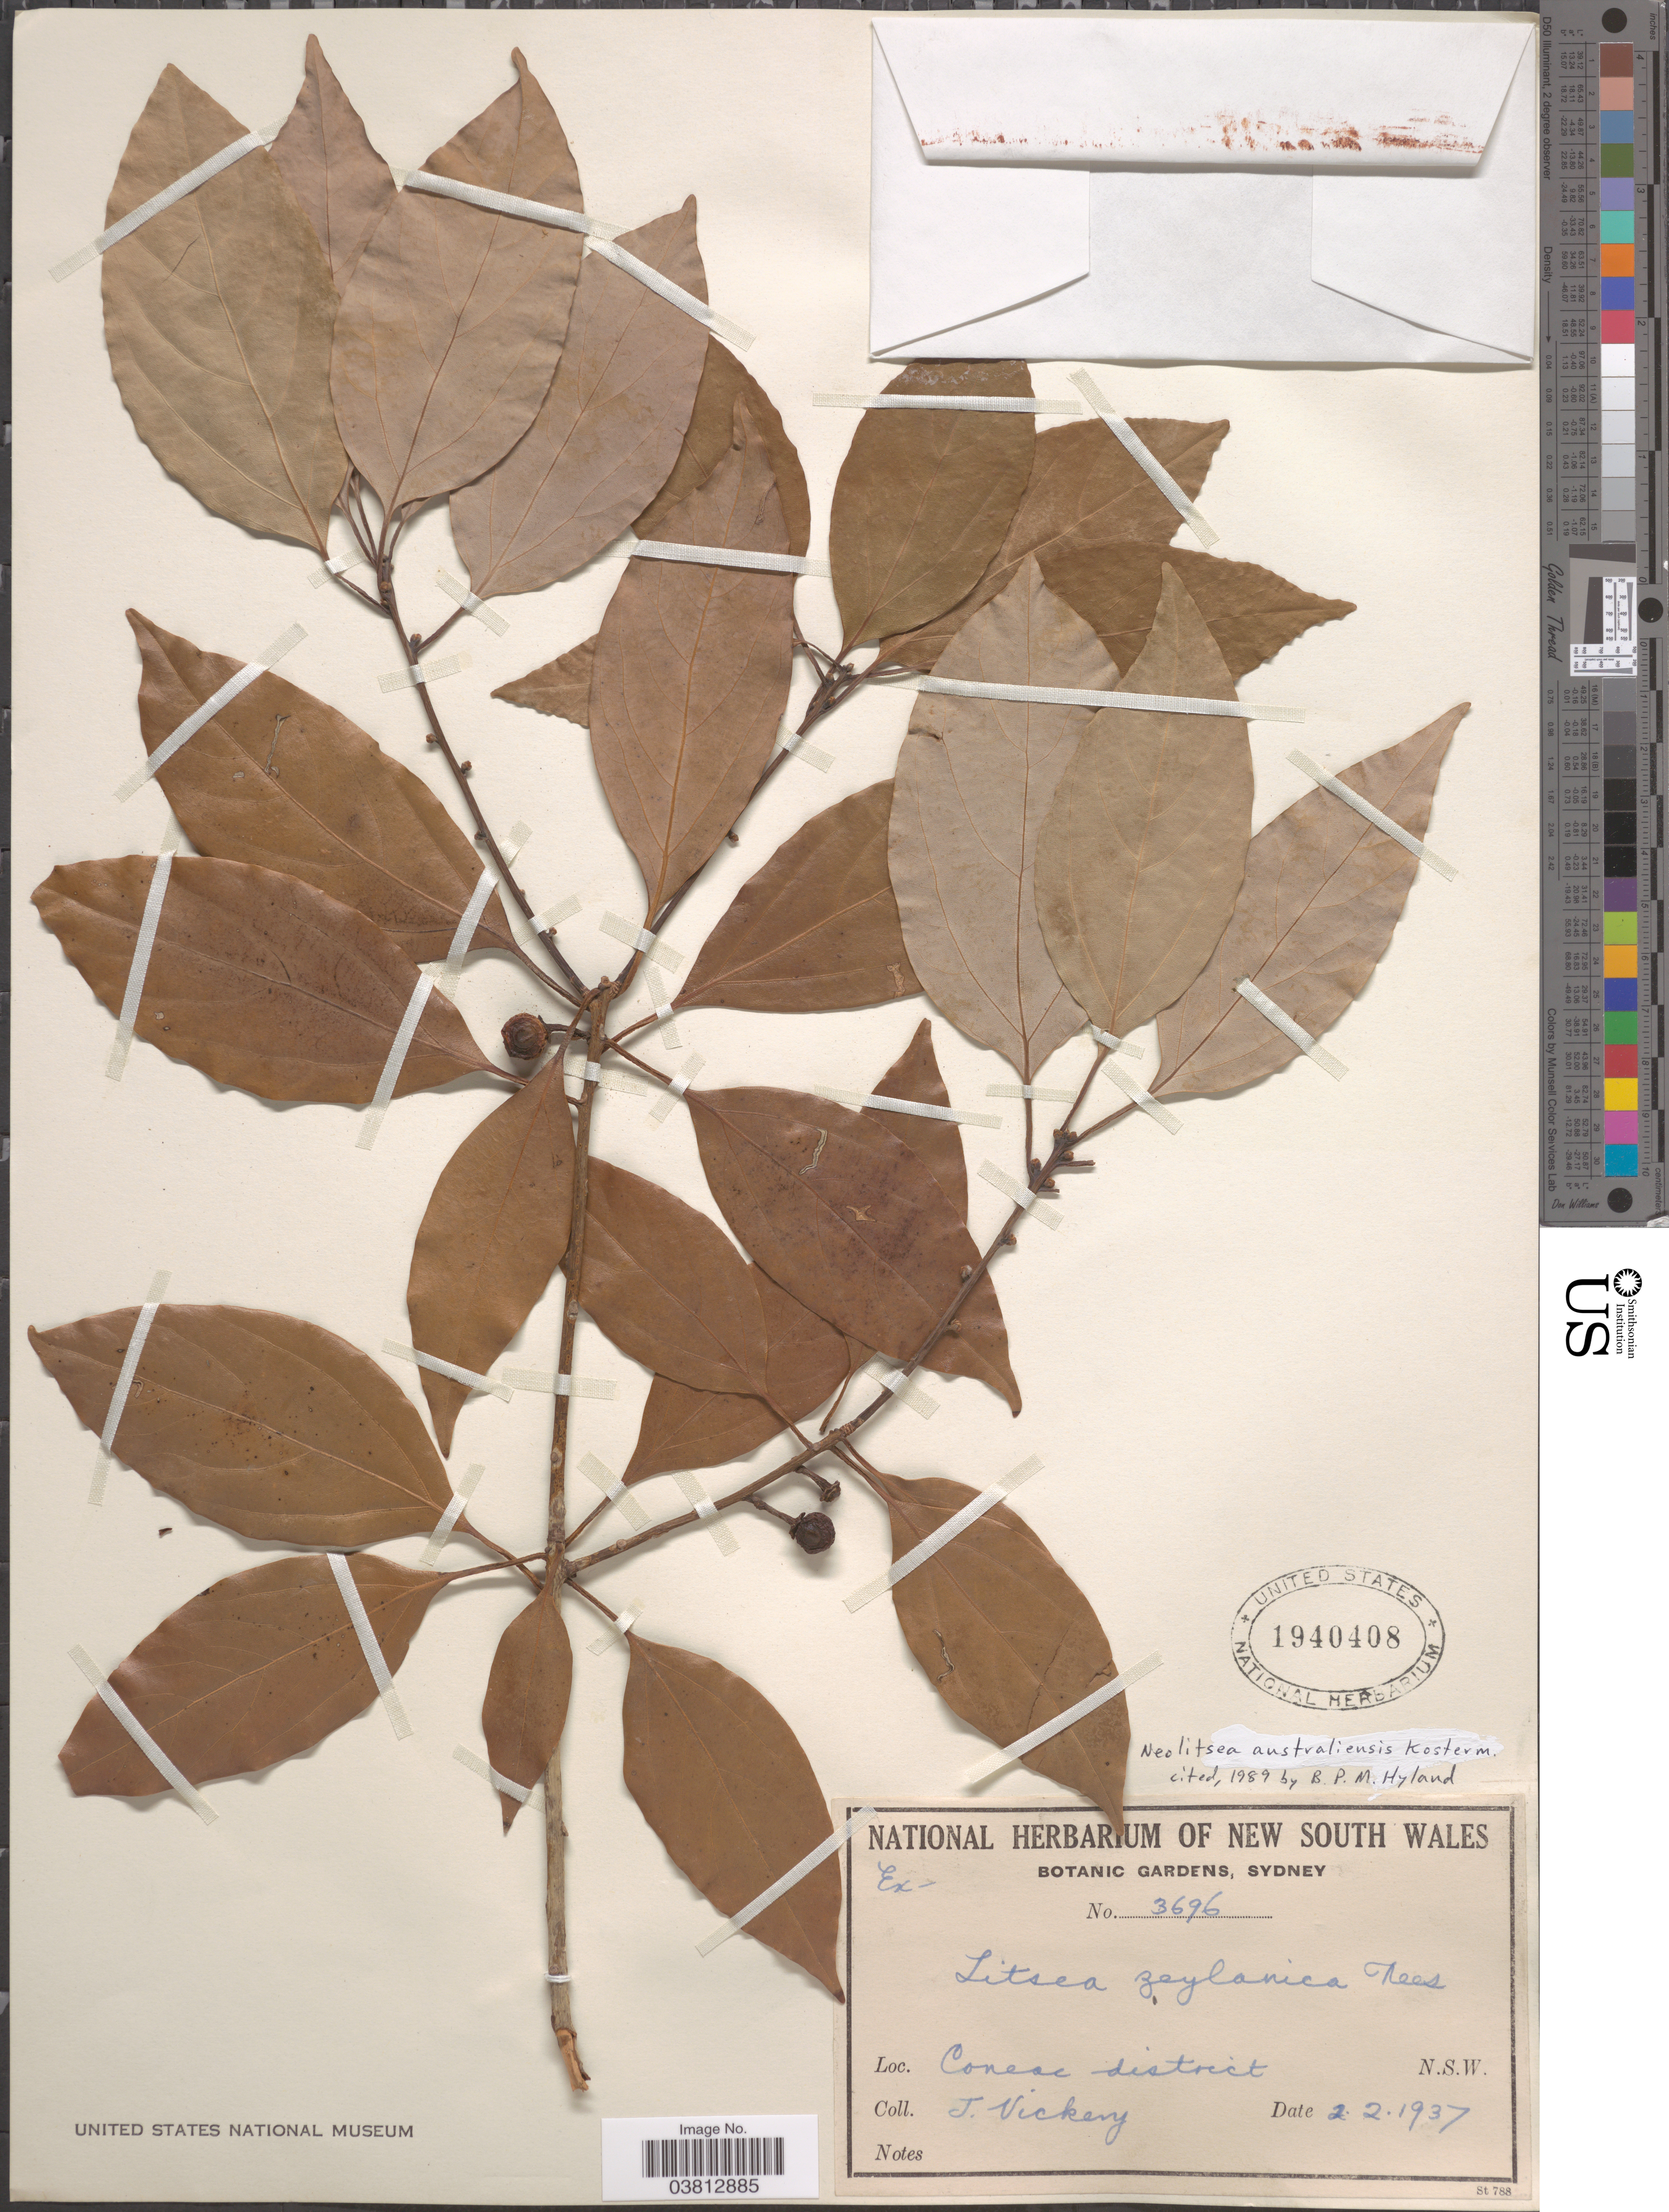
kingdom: Plantae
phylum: Tracheophyta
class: Magnoliopsida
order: Laurales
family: Lauraceae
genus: Neolitsea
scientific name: Neolitsea australiensis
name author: Kosterm.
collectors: J. Vickery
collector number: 3696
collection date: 1937-02-02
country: Australia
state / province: New South Wales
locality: Coneac district.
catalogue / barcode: US 1940408